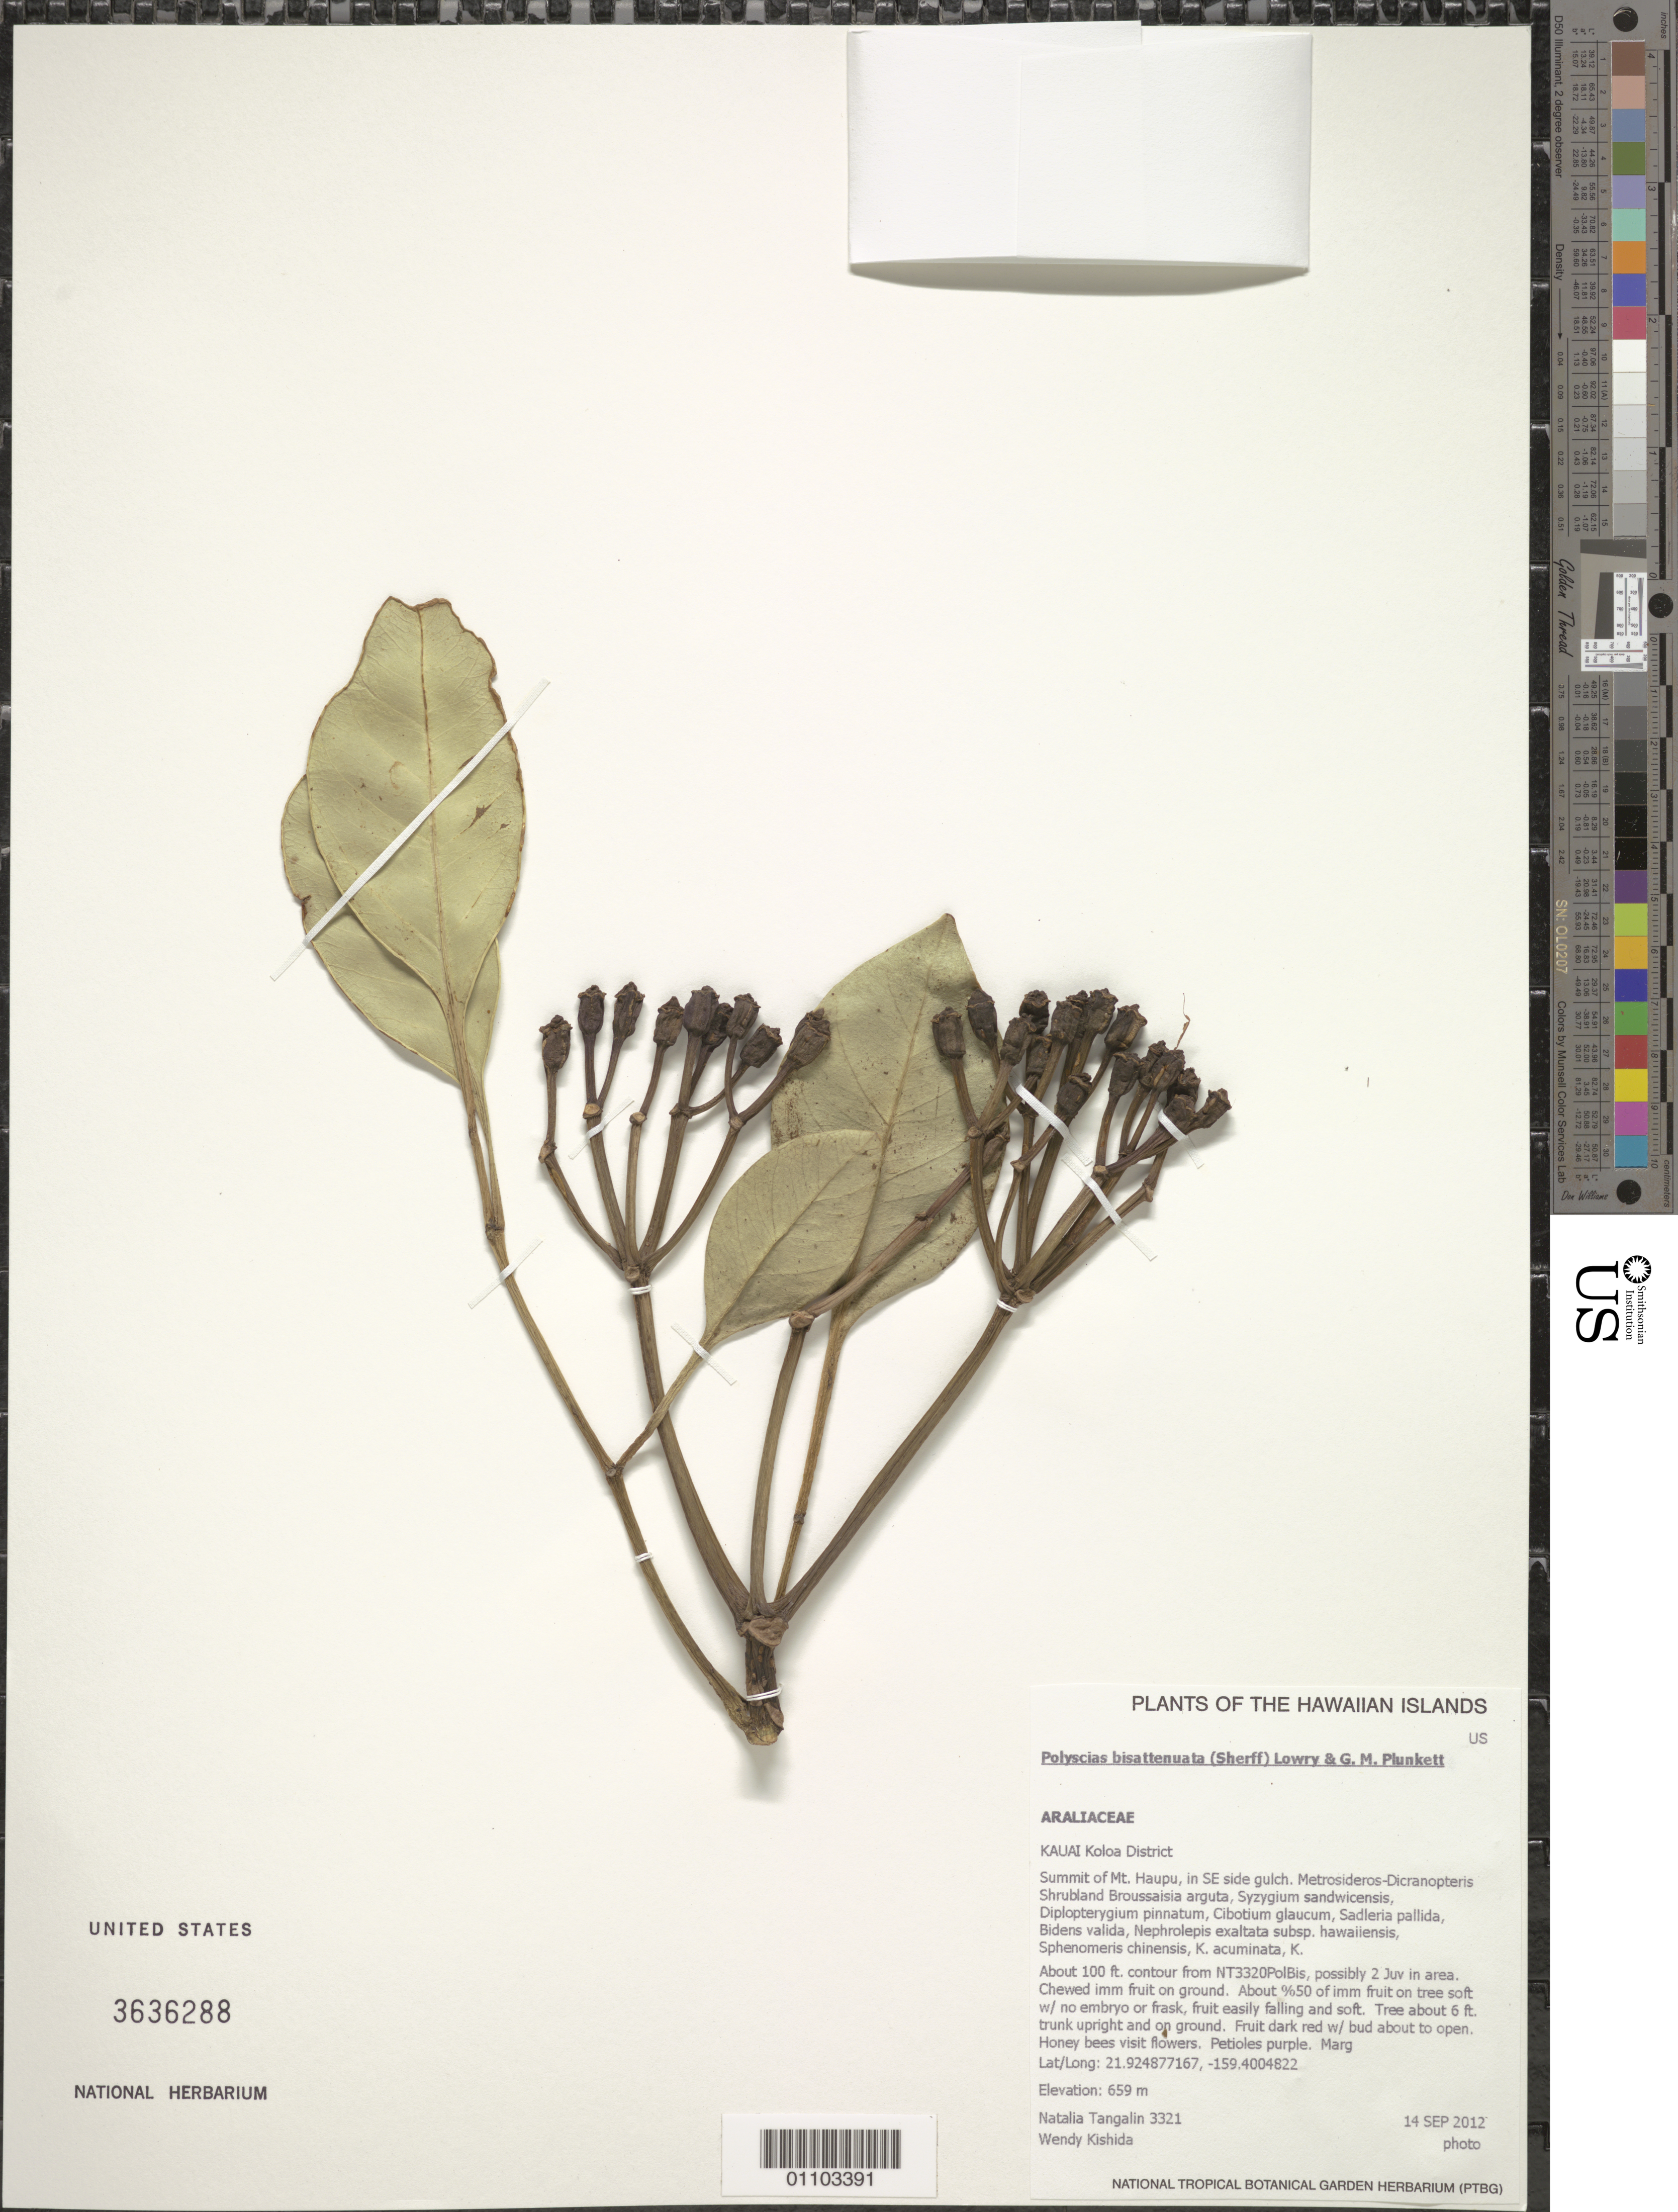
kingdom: Plantae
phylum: Tracheophyta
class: Magnoliopsida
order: Apiales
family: Araliaceae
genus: Polyscias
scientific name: Polyscias bisattenuata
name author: (Sherff) Lowry & G. M. Plunkett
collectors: N. Tangalin & W. Kishida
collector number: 3321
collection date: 2012-09-14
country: United States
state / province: Hawaii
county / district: Kauai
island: Kaua'i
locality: Koloa District, Summit of Mt. Haupu, in SE side gulch.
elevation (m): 700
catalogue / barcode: US 3636288